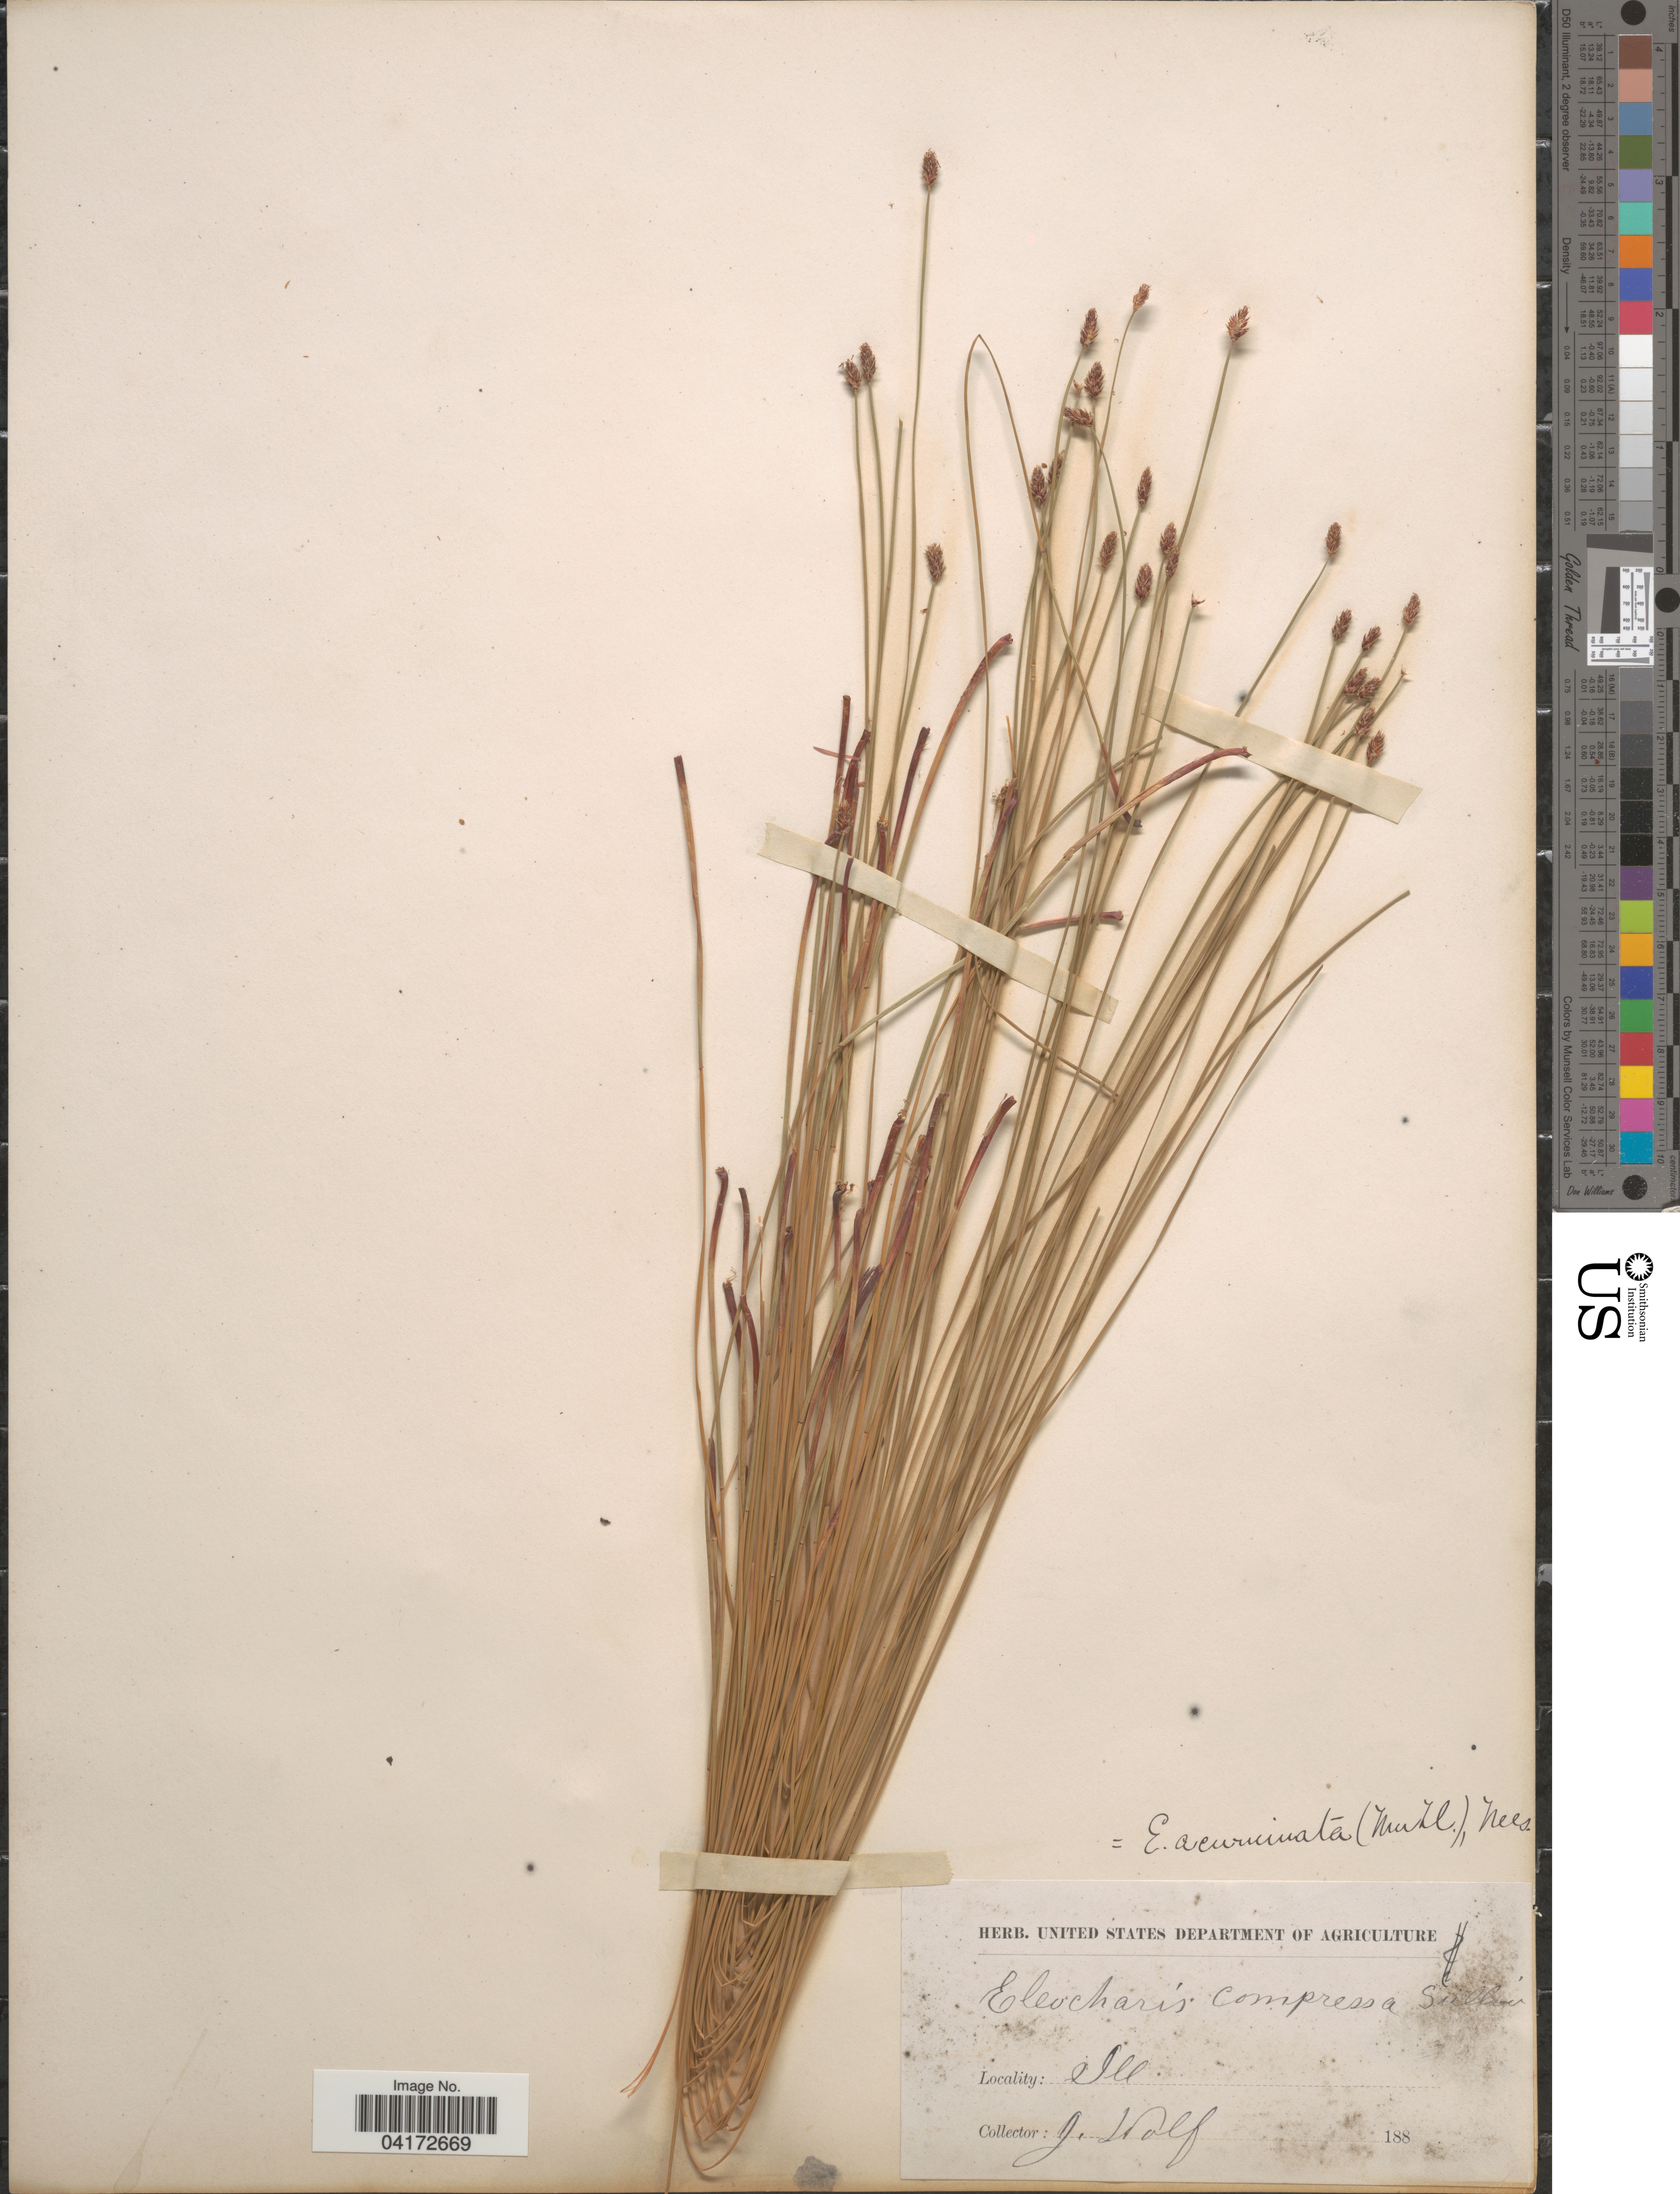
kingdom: Plantae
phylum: Tracheophyta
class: Liliopsida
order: Poales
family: Cyperaceae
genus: Eleocharis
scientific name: Eleocharis compressa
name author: Sull.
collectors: J. Wolf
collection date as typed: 188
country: United States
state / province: Illinois